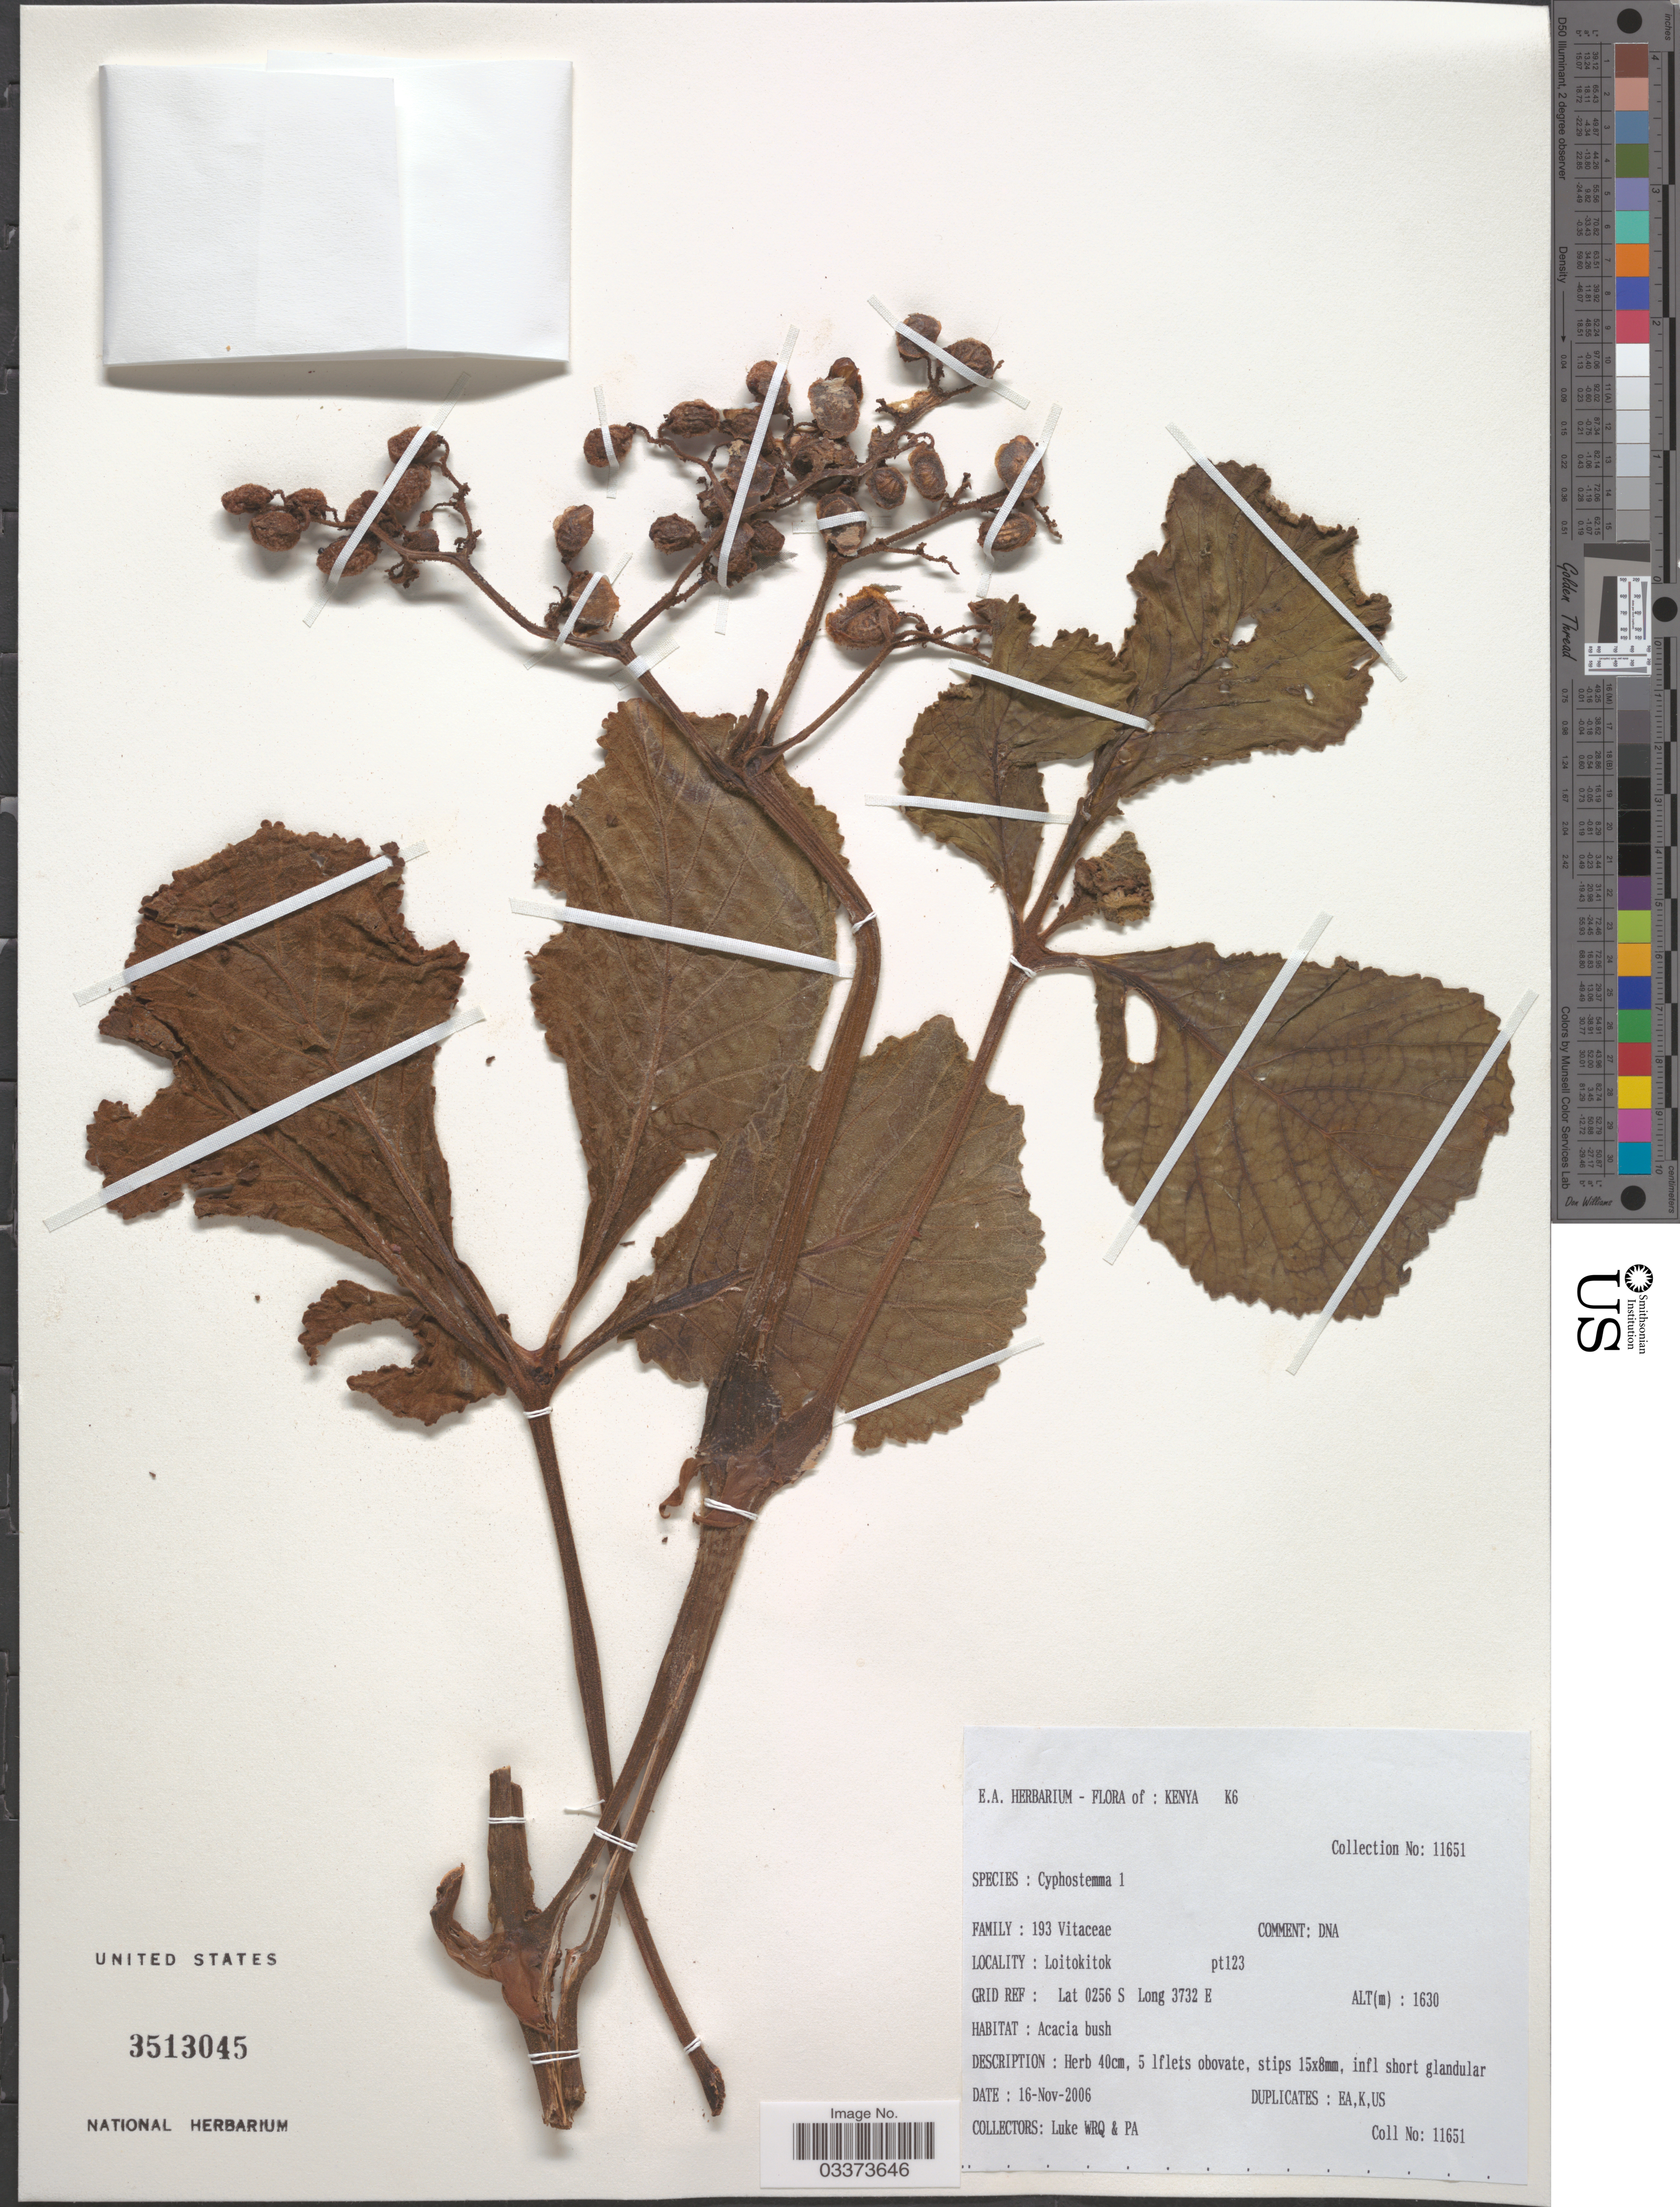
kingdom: Plantae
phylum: Tracheophyta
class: Magnoliopsida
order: Vitales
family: Vitaceae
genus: Cyphostemma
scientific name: Cyphostemma sp.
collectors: Q. Luke & P. Luke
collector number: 11651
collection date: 2006-11-16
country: Kenya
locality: K6. Loitokitok pt123.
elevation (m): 1630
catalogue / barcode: US 3513045